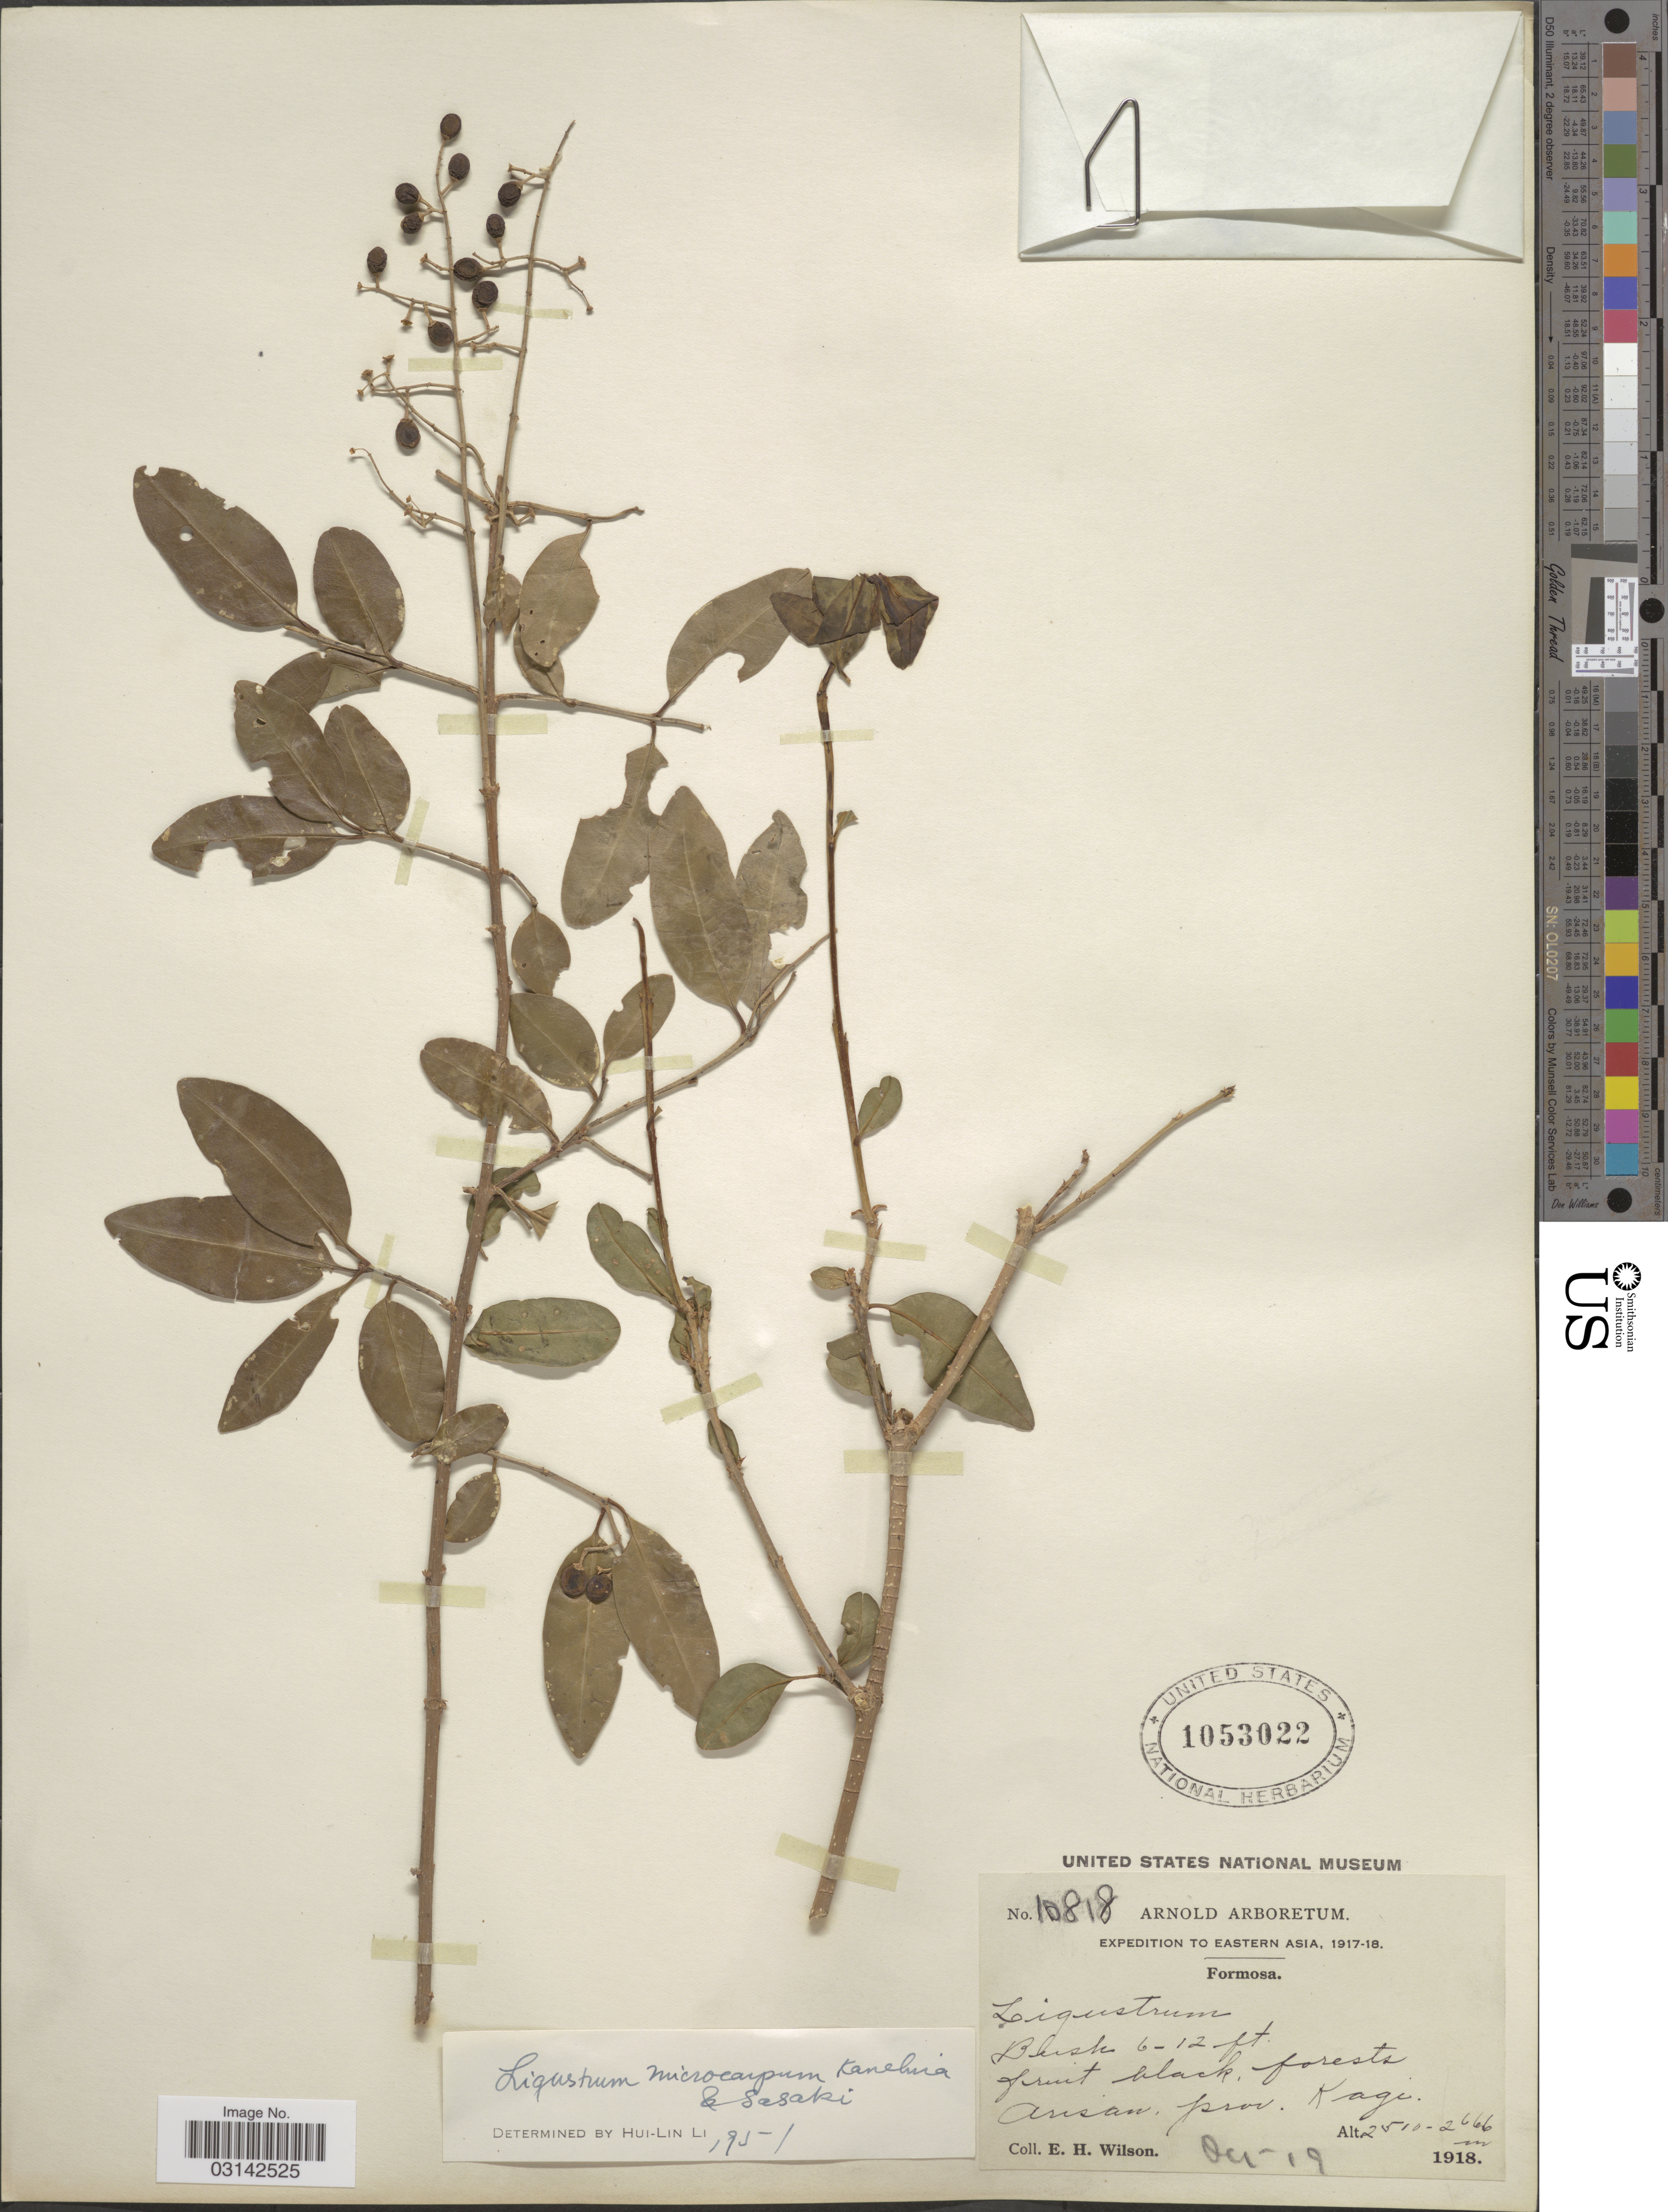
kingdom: Plantae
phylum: Tracheophyta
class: Magnoliopsida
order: Lamiales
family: Oleaceae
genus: Ligustrum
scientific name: Ligustrum microcarpum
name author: Kaneh. & Sasaki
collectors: E. Wilson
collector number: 10818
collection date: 1918-10-19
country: Taiwan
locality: Eastern Asia, Formosa, Arisan, prov. Kagi.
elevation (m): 2510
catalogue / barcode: US 1053022